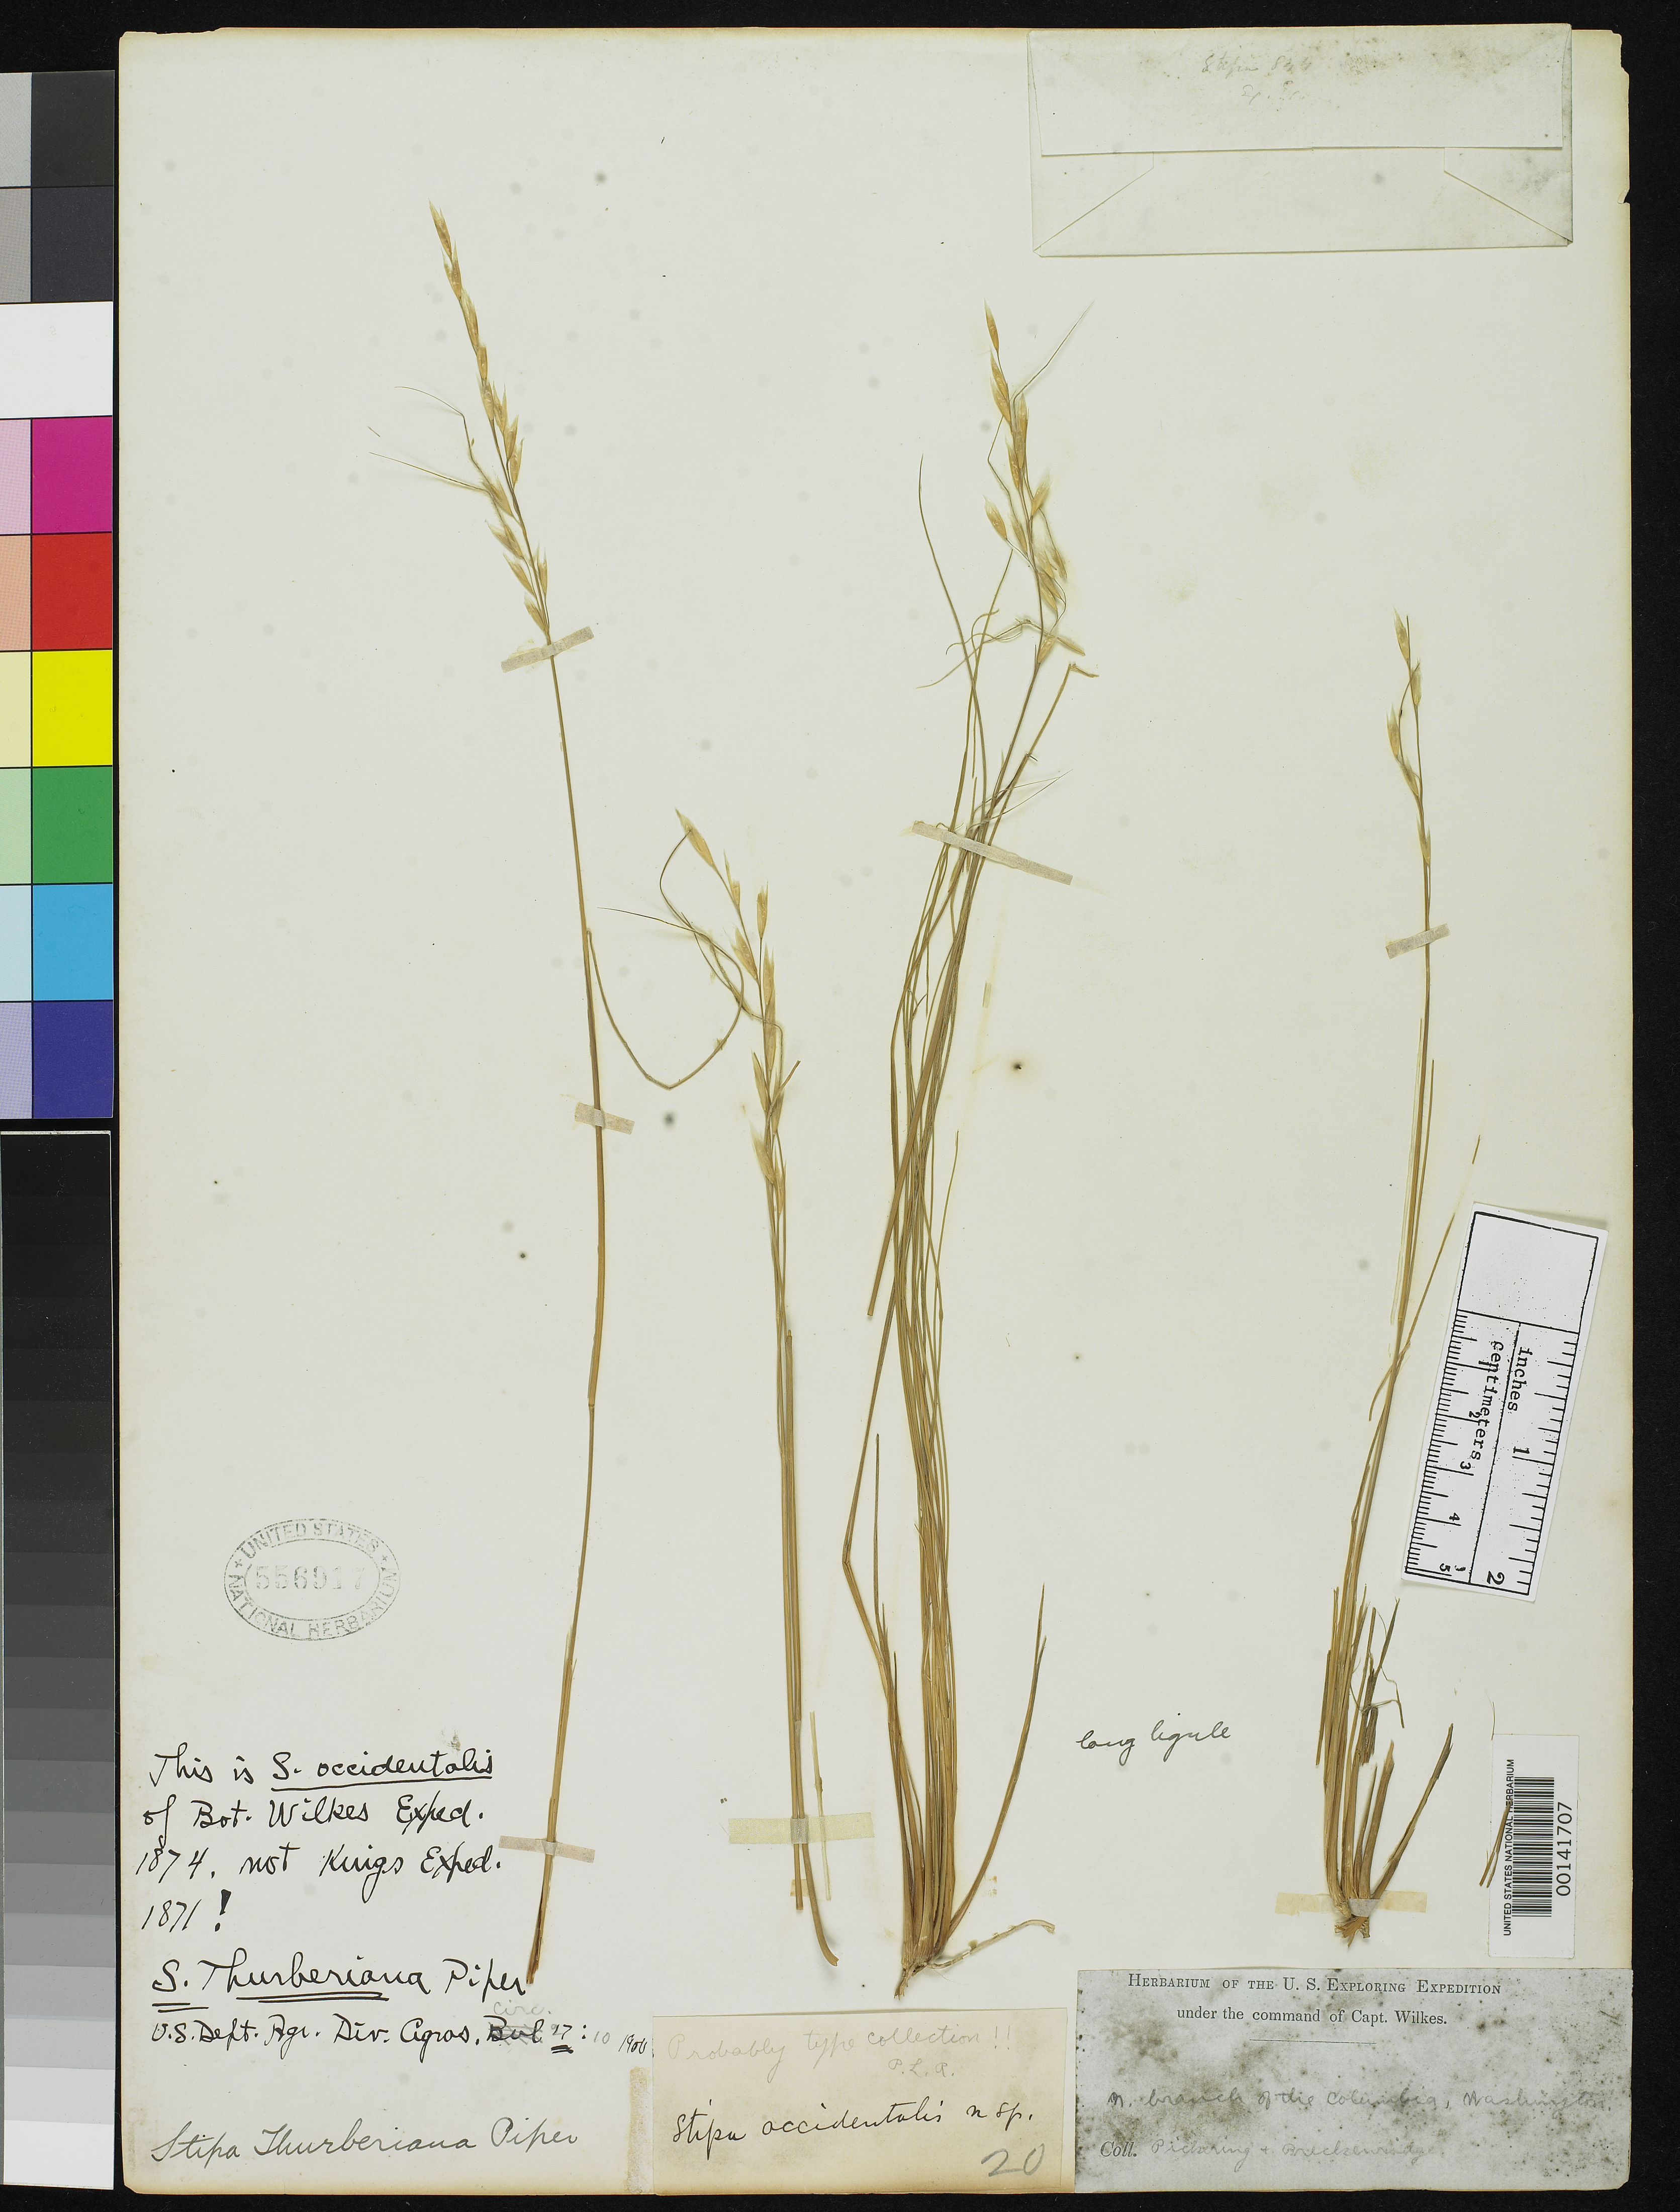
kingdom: Plantae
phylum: Tracheophyta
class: Liliopsida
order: Poales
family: Poaceae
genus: Stipa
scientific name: Stipa thurberiana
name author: Piper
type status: Holotype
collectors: C. Pickering & W. D. Brackenridge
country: United States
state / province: Washington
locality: N. branch of the Columbia, Washington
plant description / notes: Piper described this species as a "nom. nov." for Stipa occidentalis Thurb. (1874) but cited only one of the elements of that taxon. [Thurber cited other elements, including the name and types of Stipa occidentalis Thurb. ex S. Watson, making it a superfluous name (or isonym)].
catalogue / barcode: US 556917